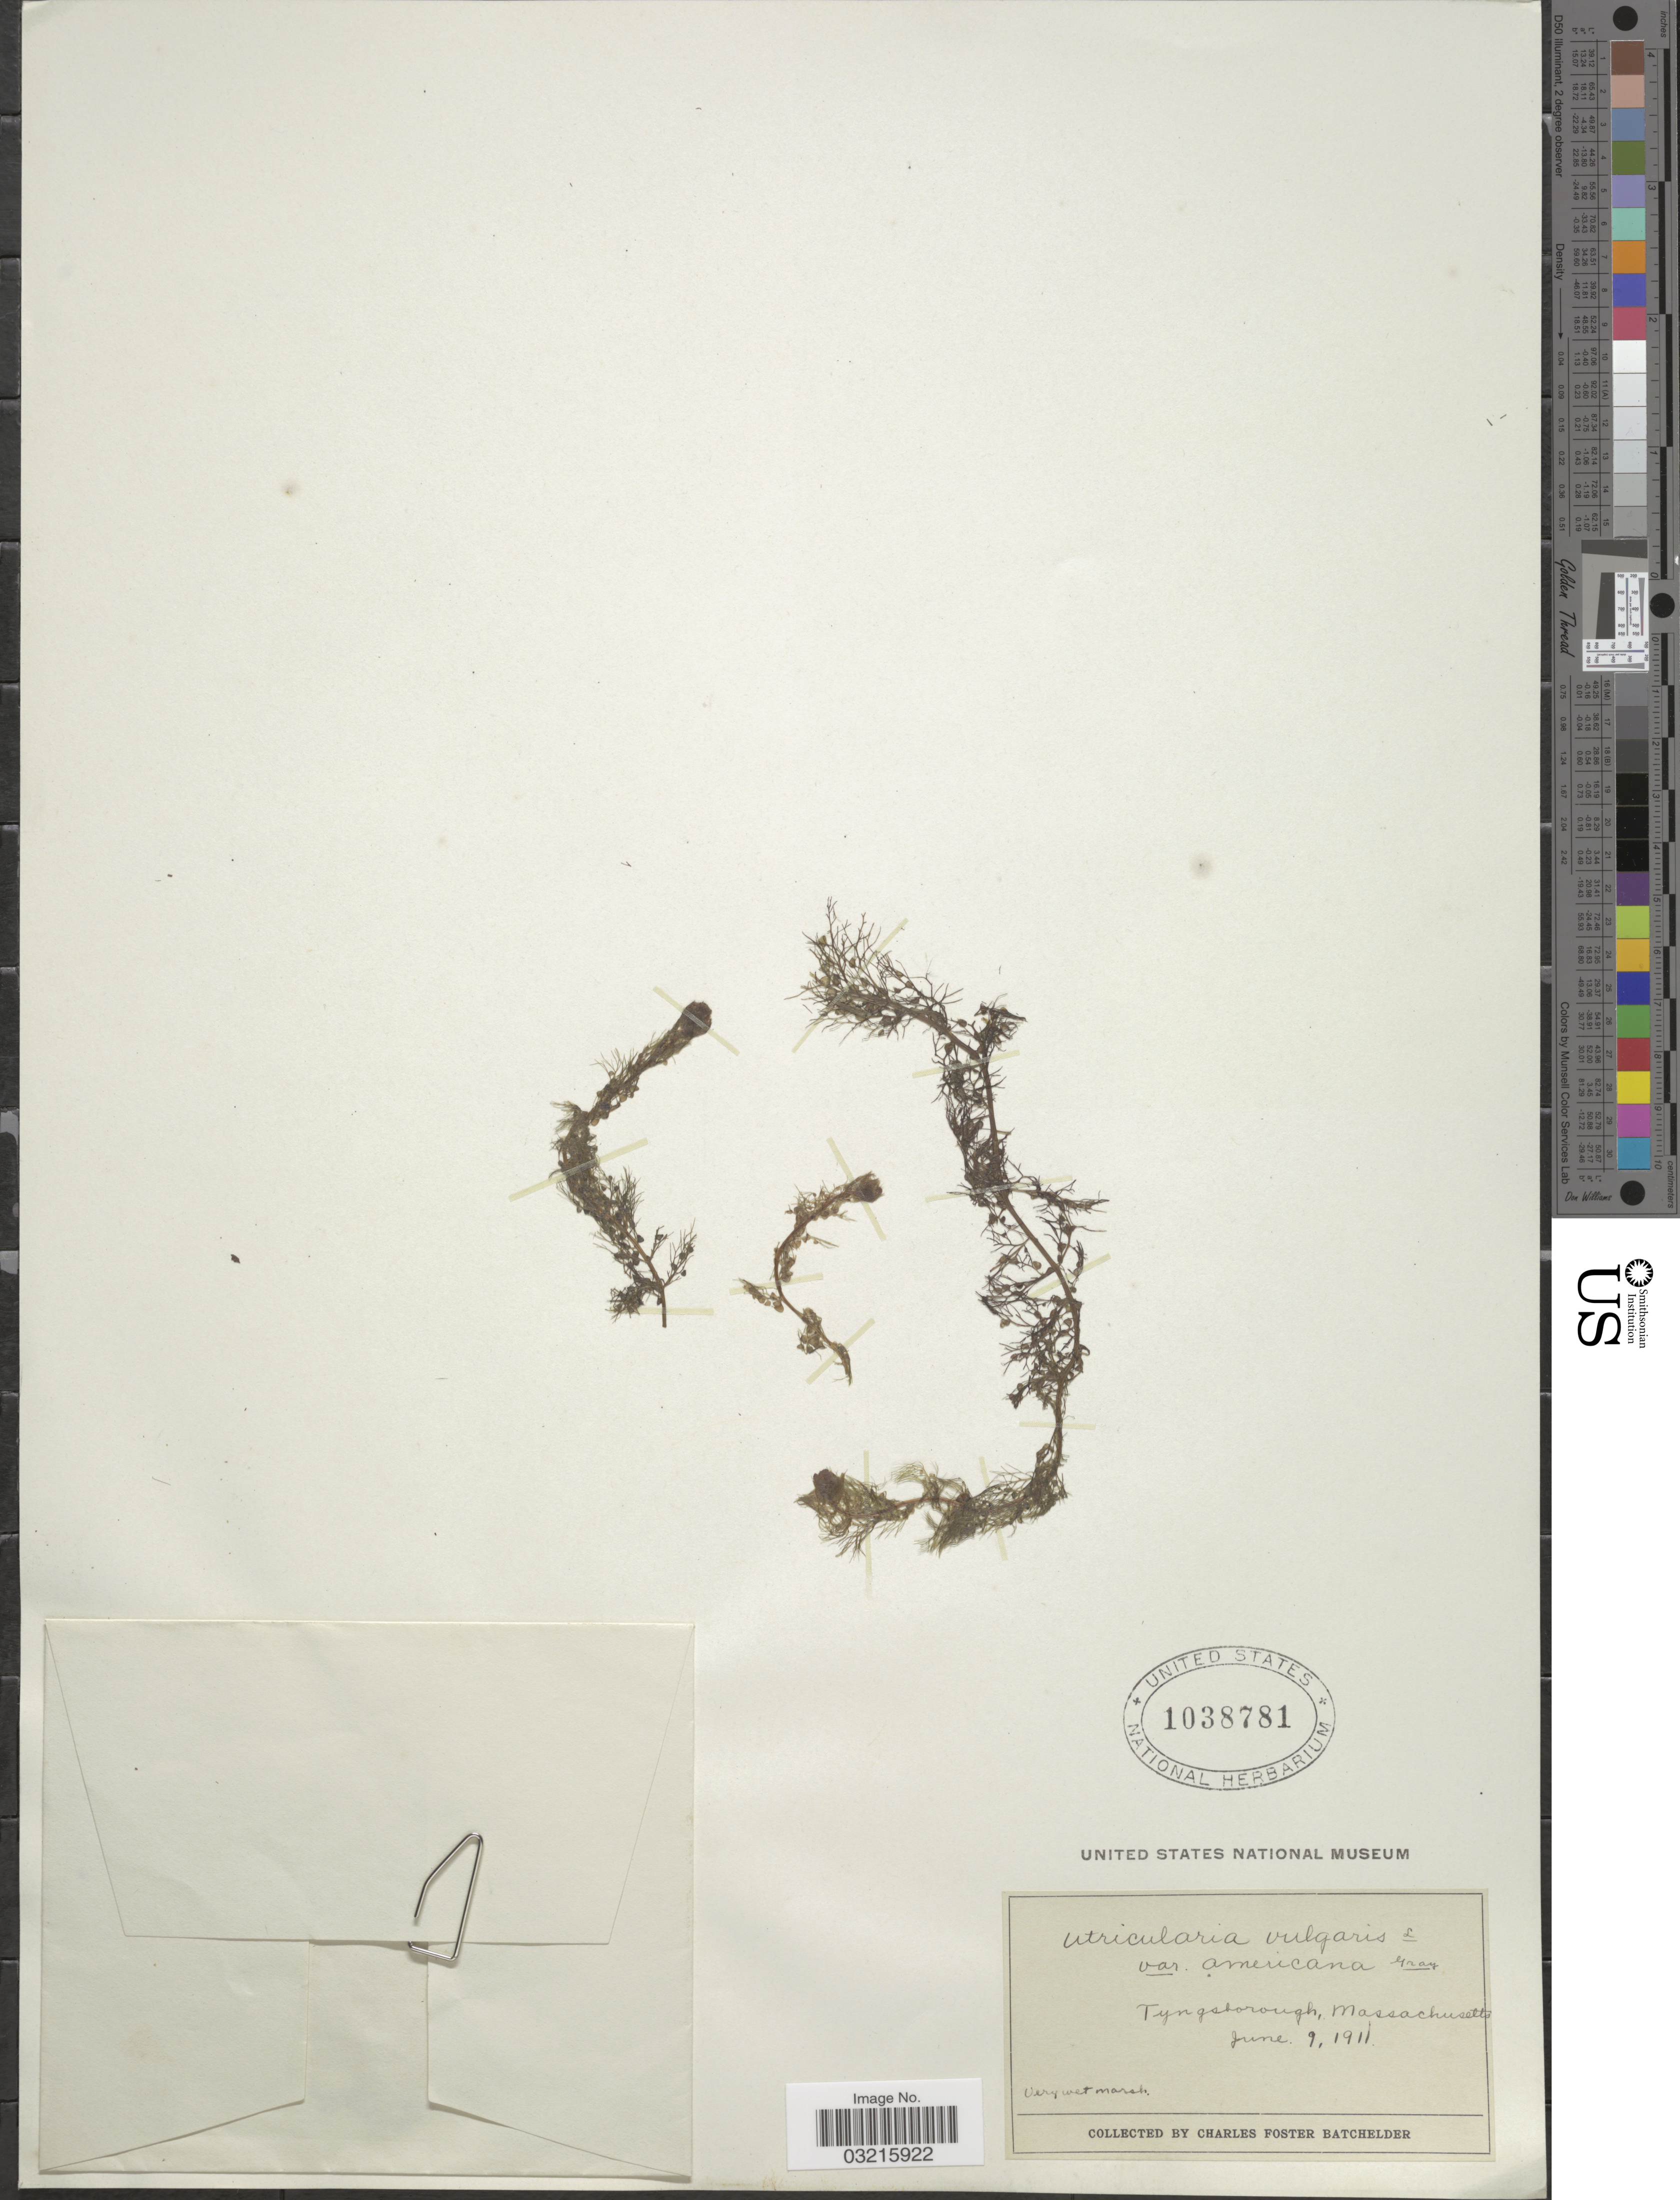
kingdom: Plantae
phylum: Tracheophyta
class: Magnoliopsida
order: Lamiales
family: Lentibulariaceae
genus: Utricularia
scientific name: Utricularia vulgaris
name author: L.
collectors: C. Batchelder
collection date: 1911-06-09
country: United States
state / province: Massachusetts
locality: Tyngsborough.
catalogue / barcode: US 1038781